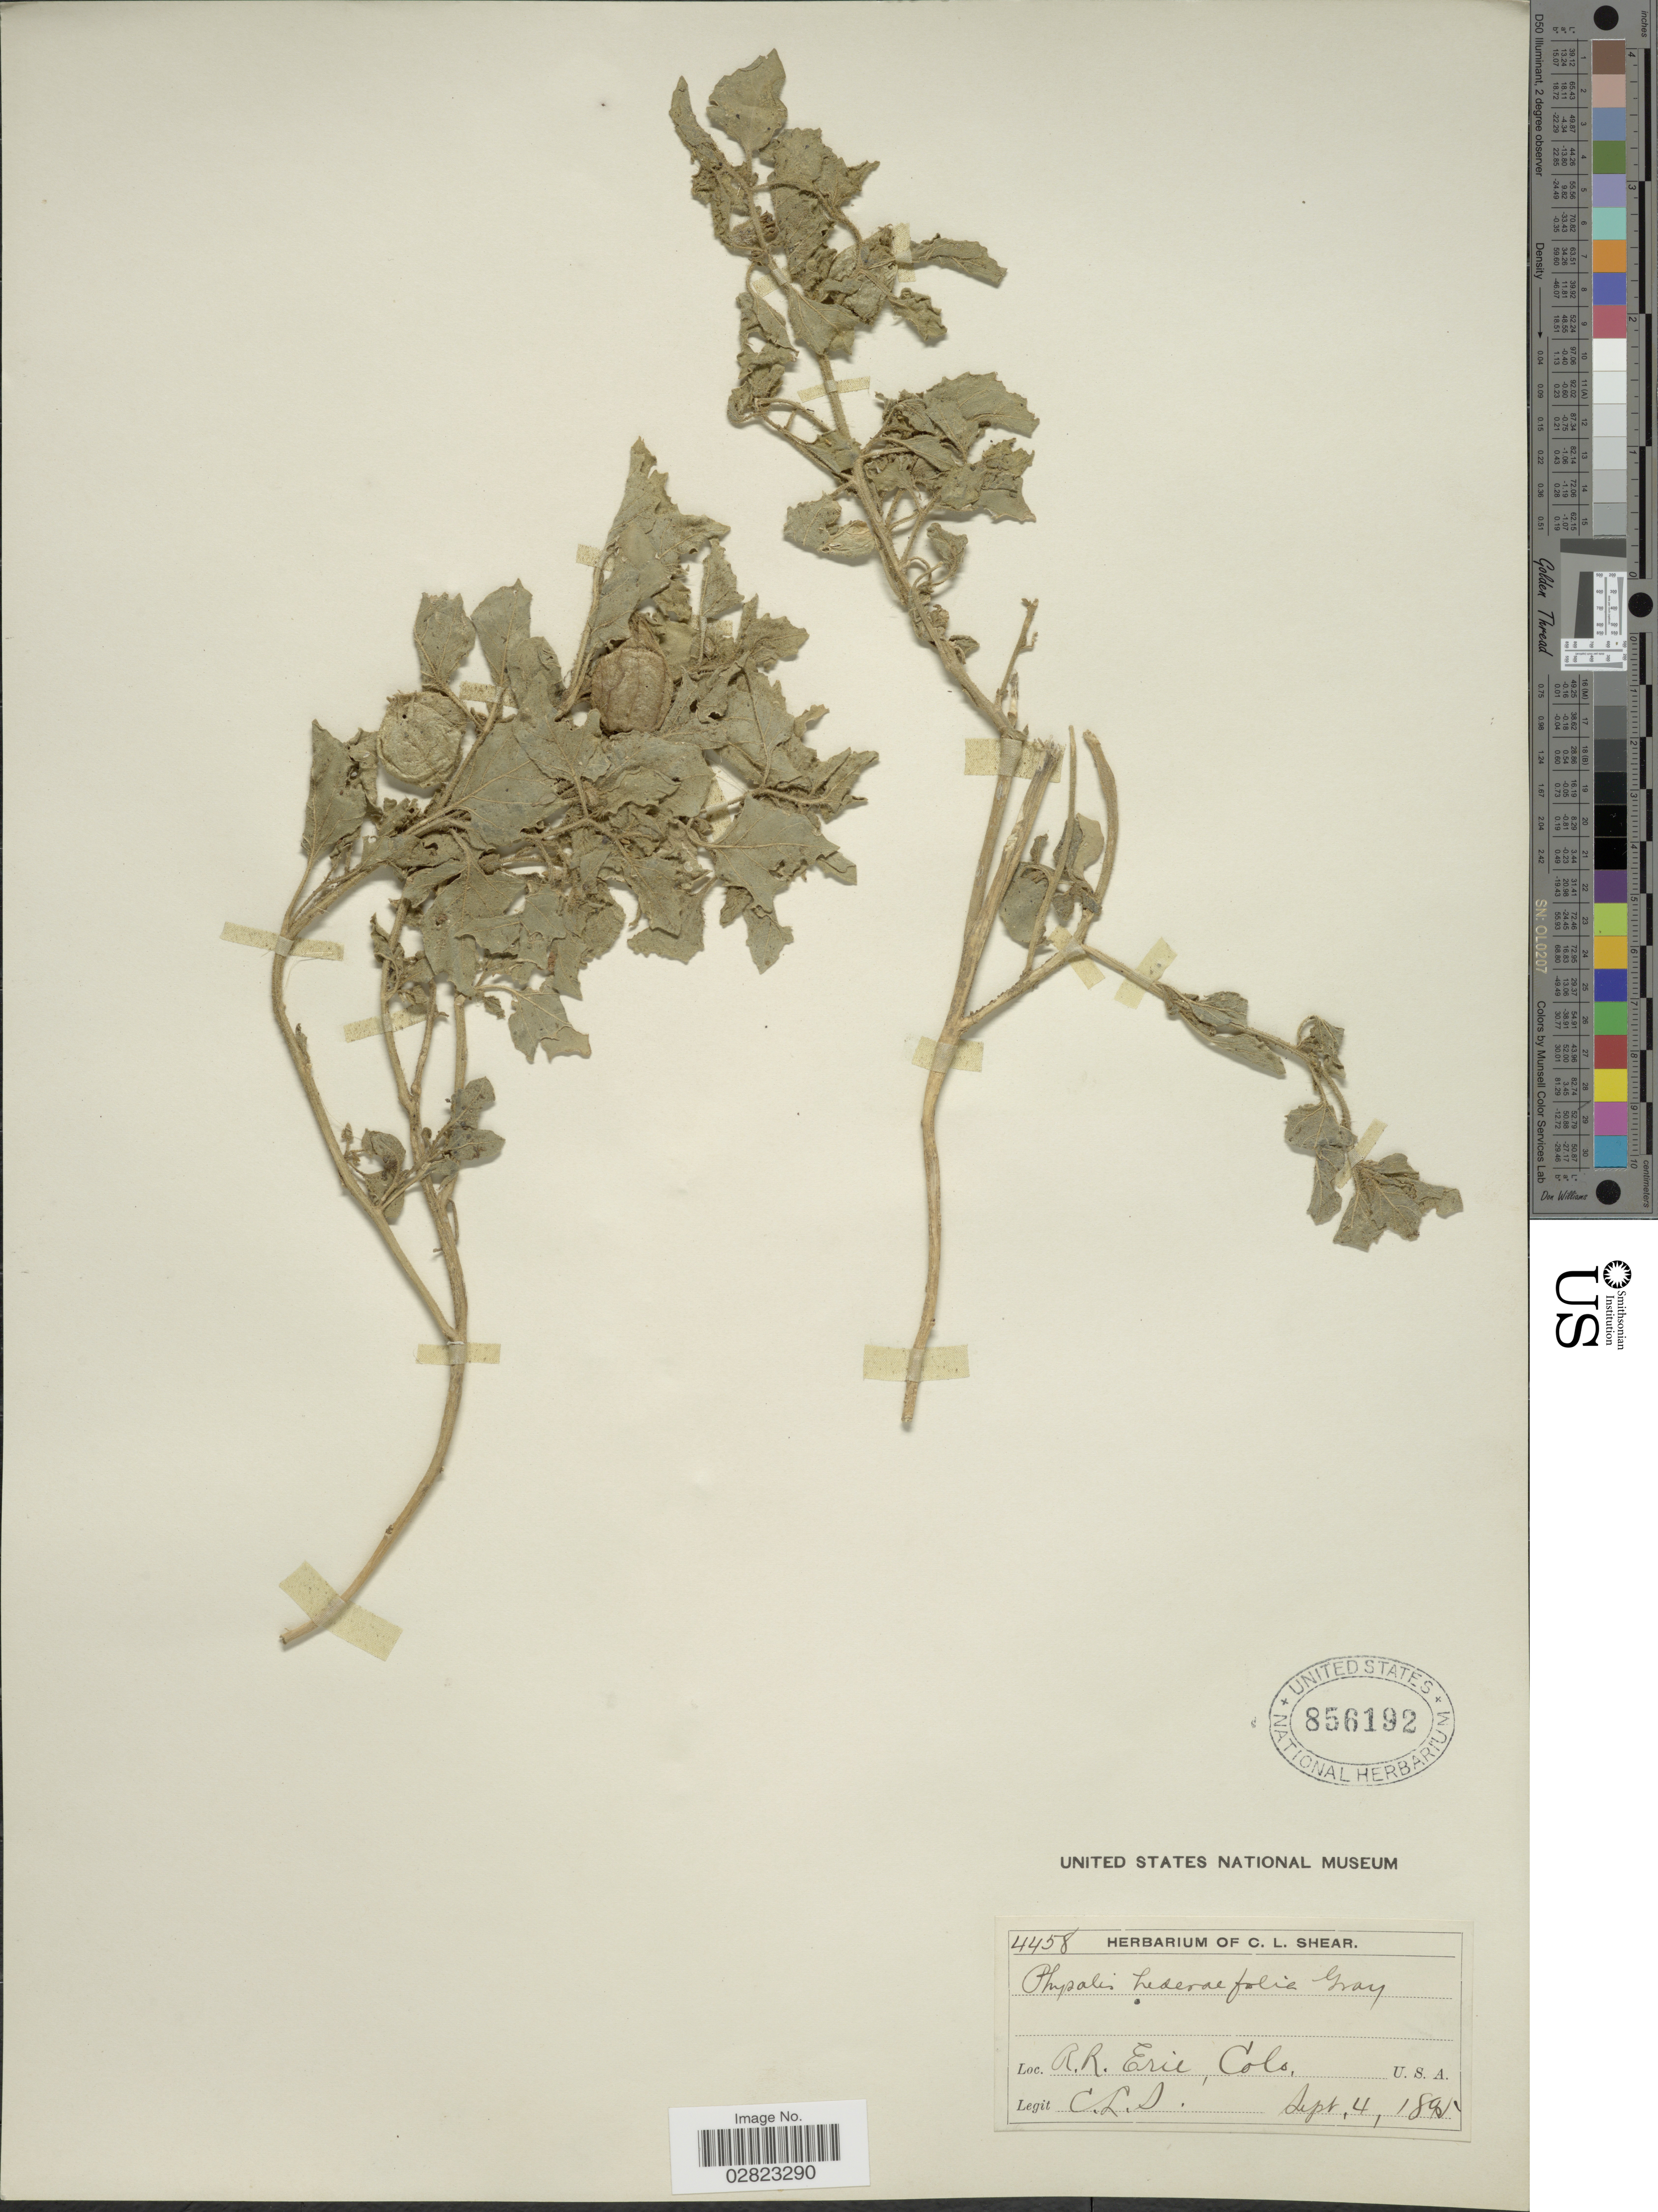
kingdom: Plantae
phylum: Tracheophyta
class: Magnoliopsida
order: Solanales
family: Solanaceae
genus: Physalis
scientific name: Physalis hederifolia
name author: A. Gray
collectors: C. L. Shear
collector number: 4458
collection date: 1895-09-04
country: United States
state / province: Colorado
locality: R.R. Erie, U.S.A.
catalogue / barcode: US 856192